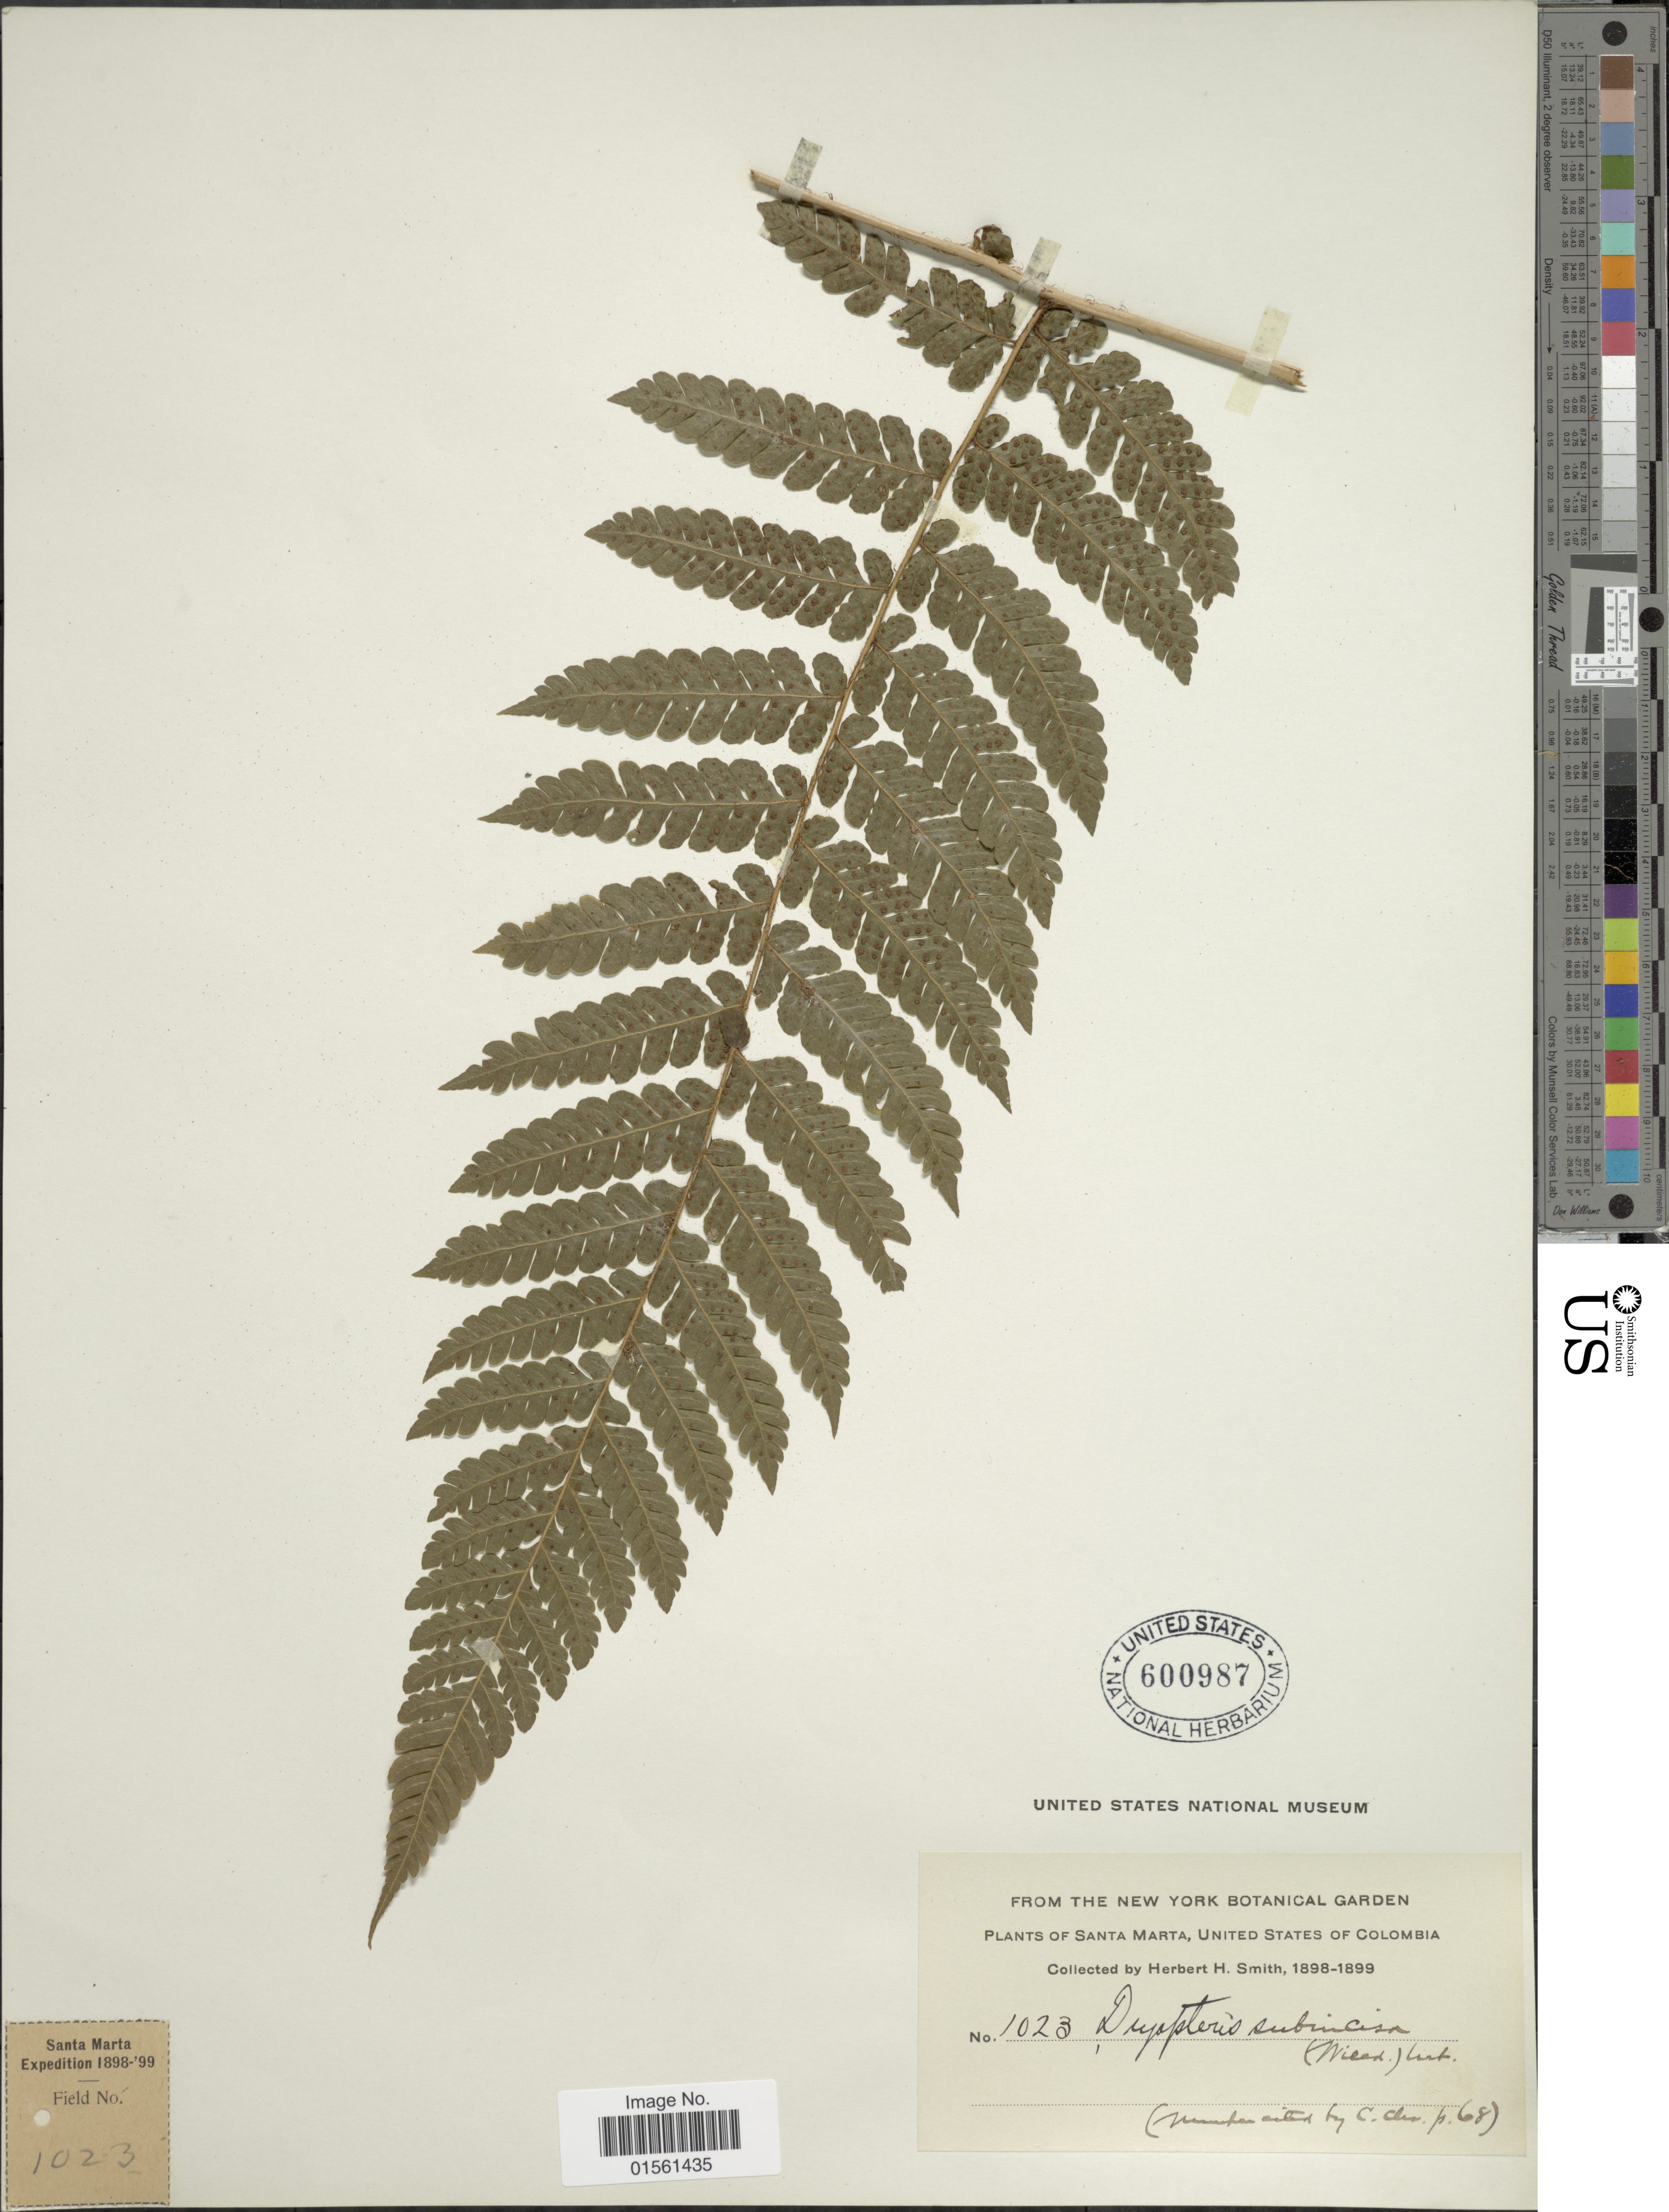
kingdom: Plantae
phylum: Tracheophyta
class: Polypodiopsida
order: Polypodiales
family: Dryopteridaceae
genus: Megalastrum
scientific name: Megalastrum sp.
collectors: Herbert H. Smith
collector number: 1023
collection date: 1898/1899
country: Colombia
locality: Santa Marta, United States of Colombia.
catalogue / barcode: US 600987